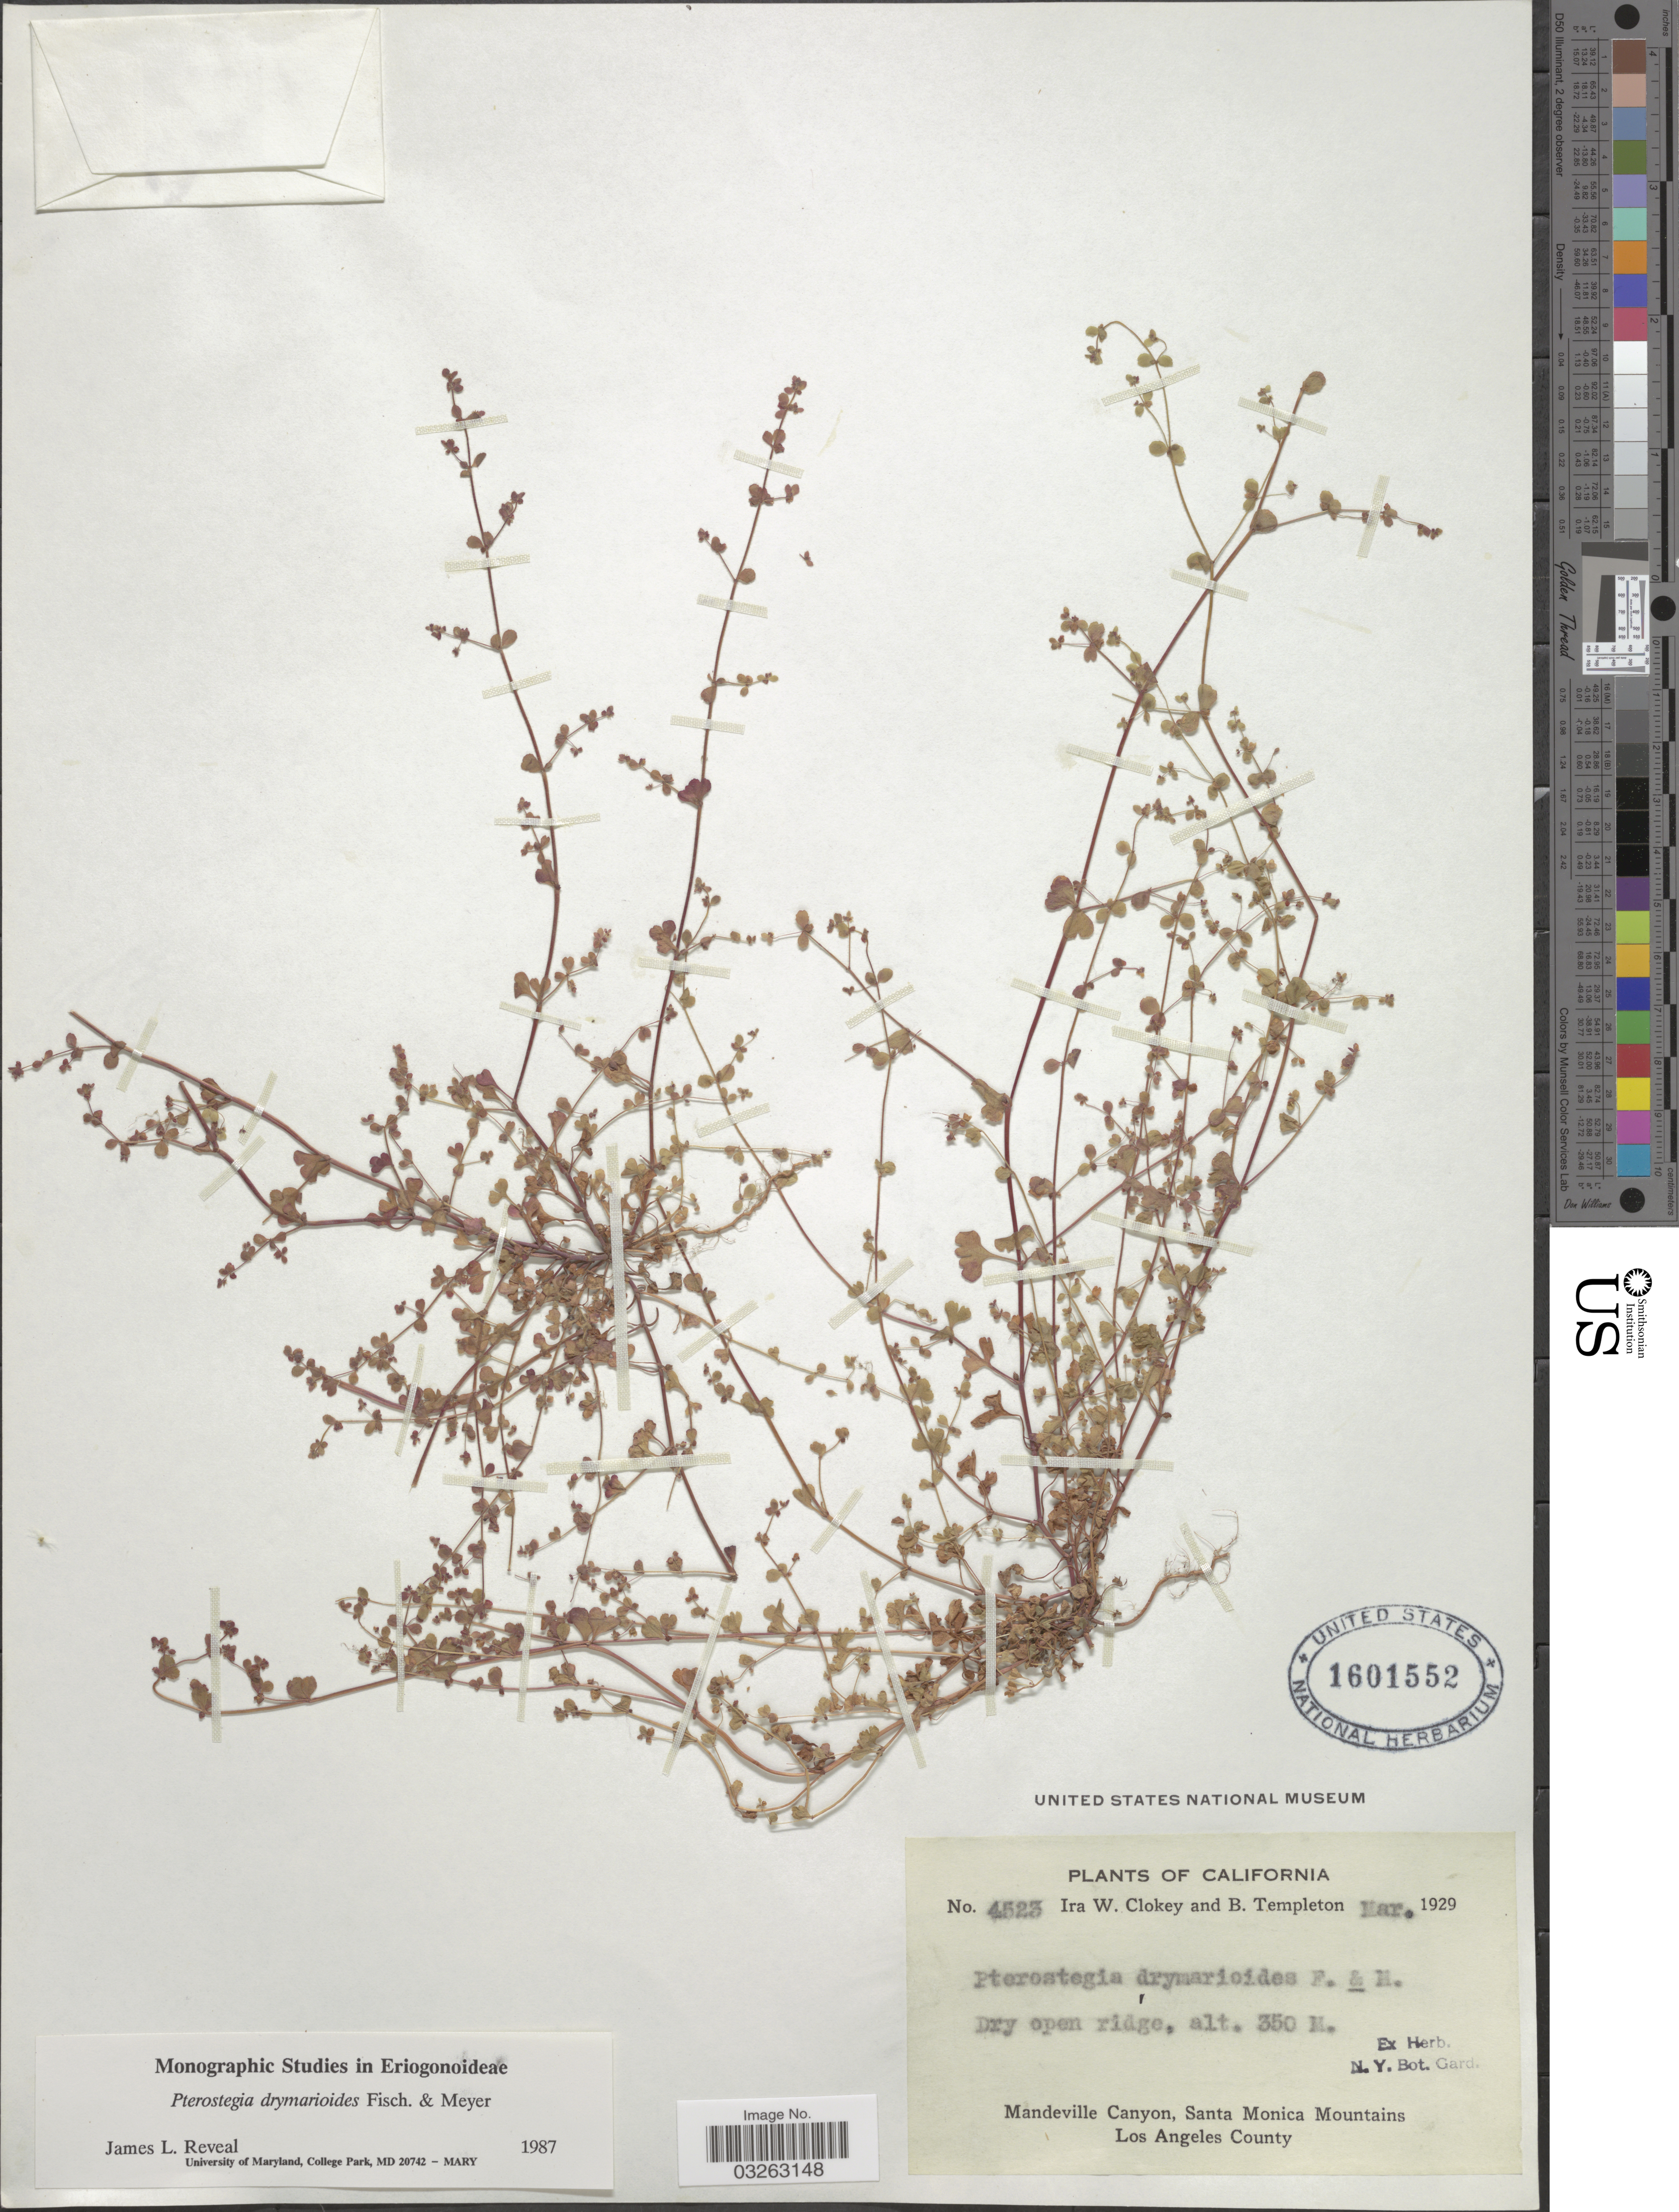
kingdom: Plantae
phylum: Tracheophyta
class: Magnoliopsida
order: Caryophyllales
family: Polygonaceae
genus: Pterostegia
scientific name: Pterostegia drymarioides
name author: Fisch. & C.A. Mey.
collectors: I. W. Clokey & B. Templeton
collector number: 4523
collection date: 1929-03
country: United States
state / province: California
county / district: Los Angeles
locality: Mandeville Canyon, Santa Monica Mountains.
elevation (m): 350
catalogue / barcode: US 1601552